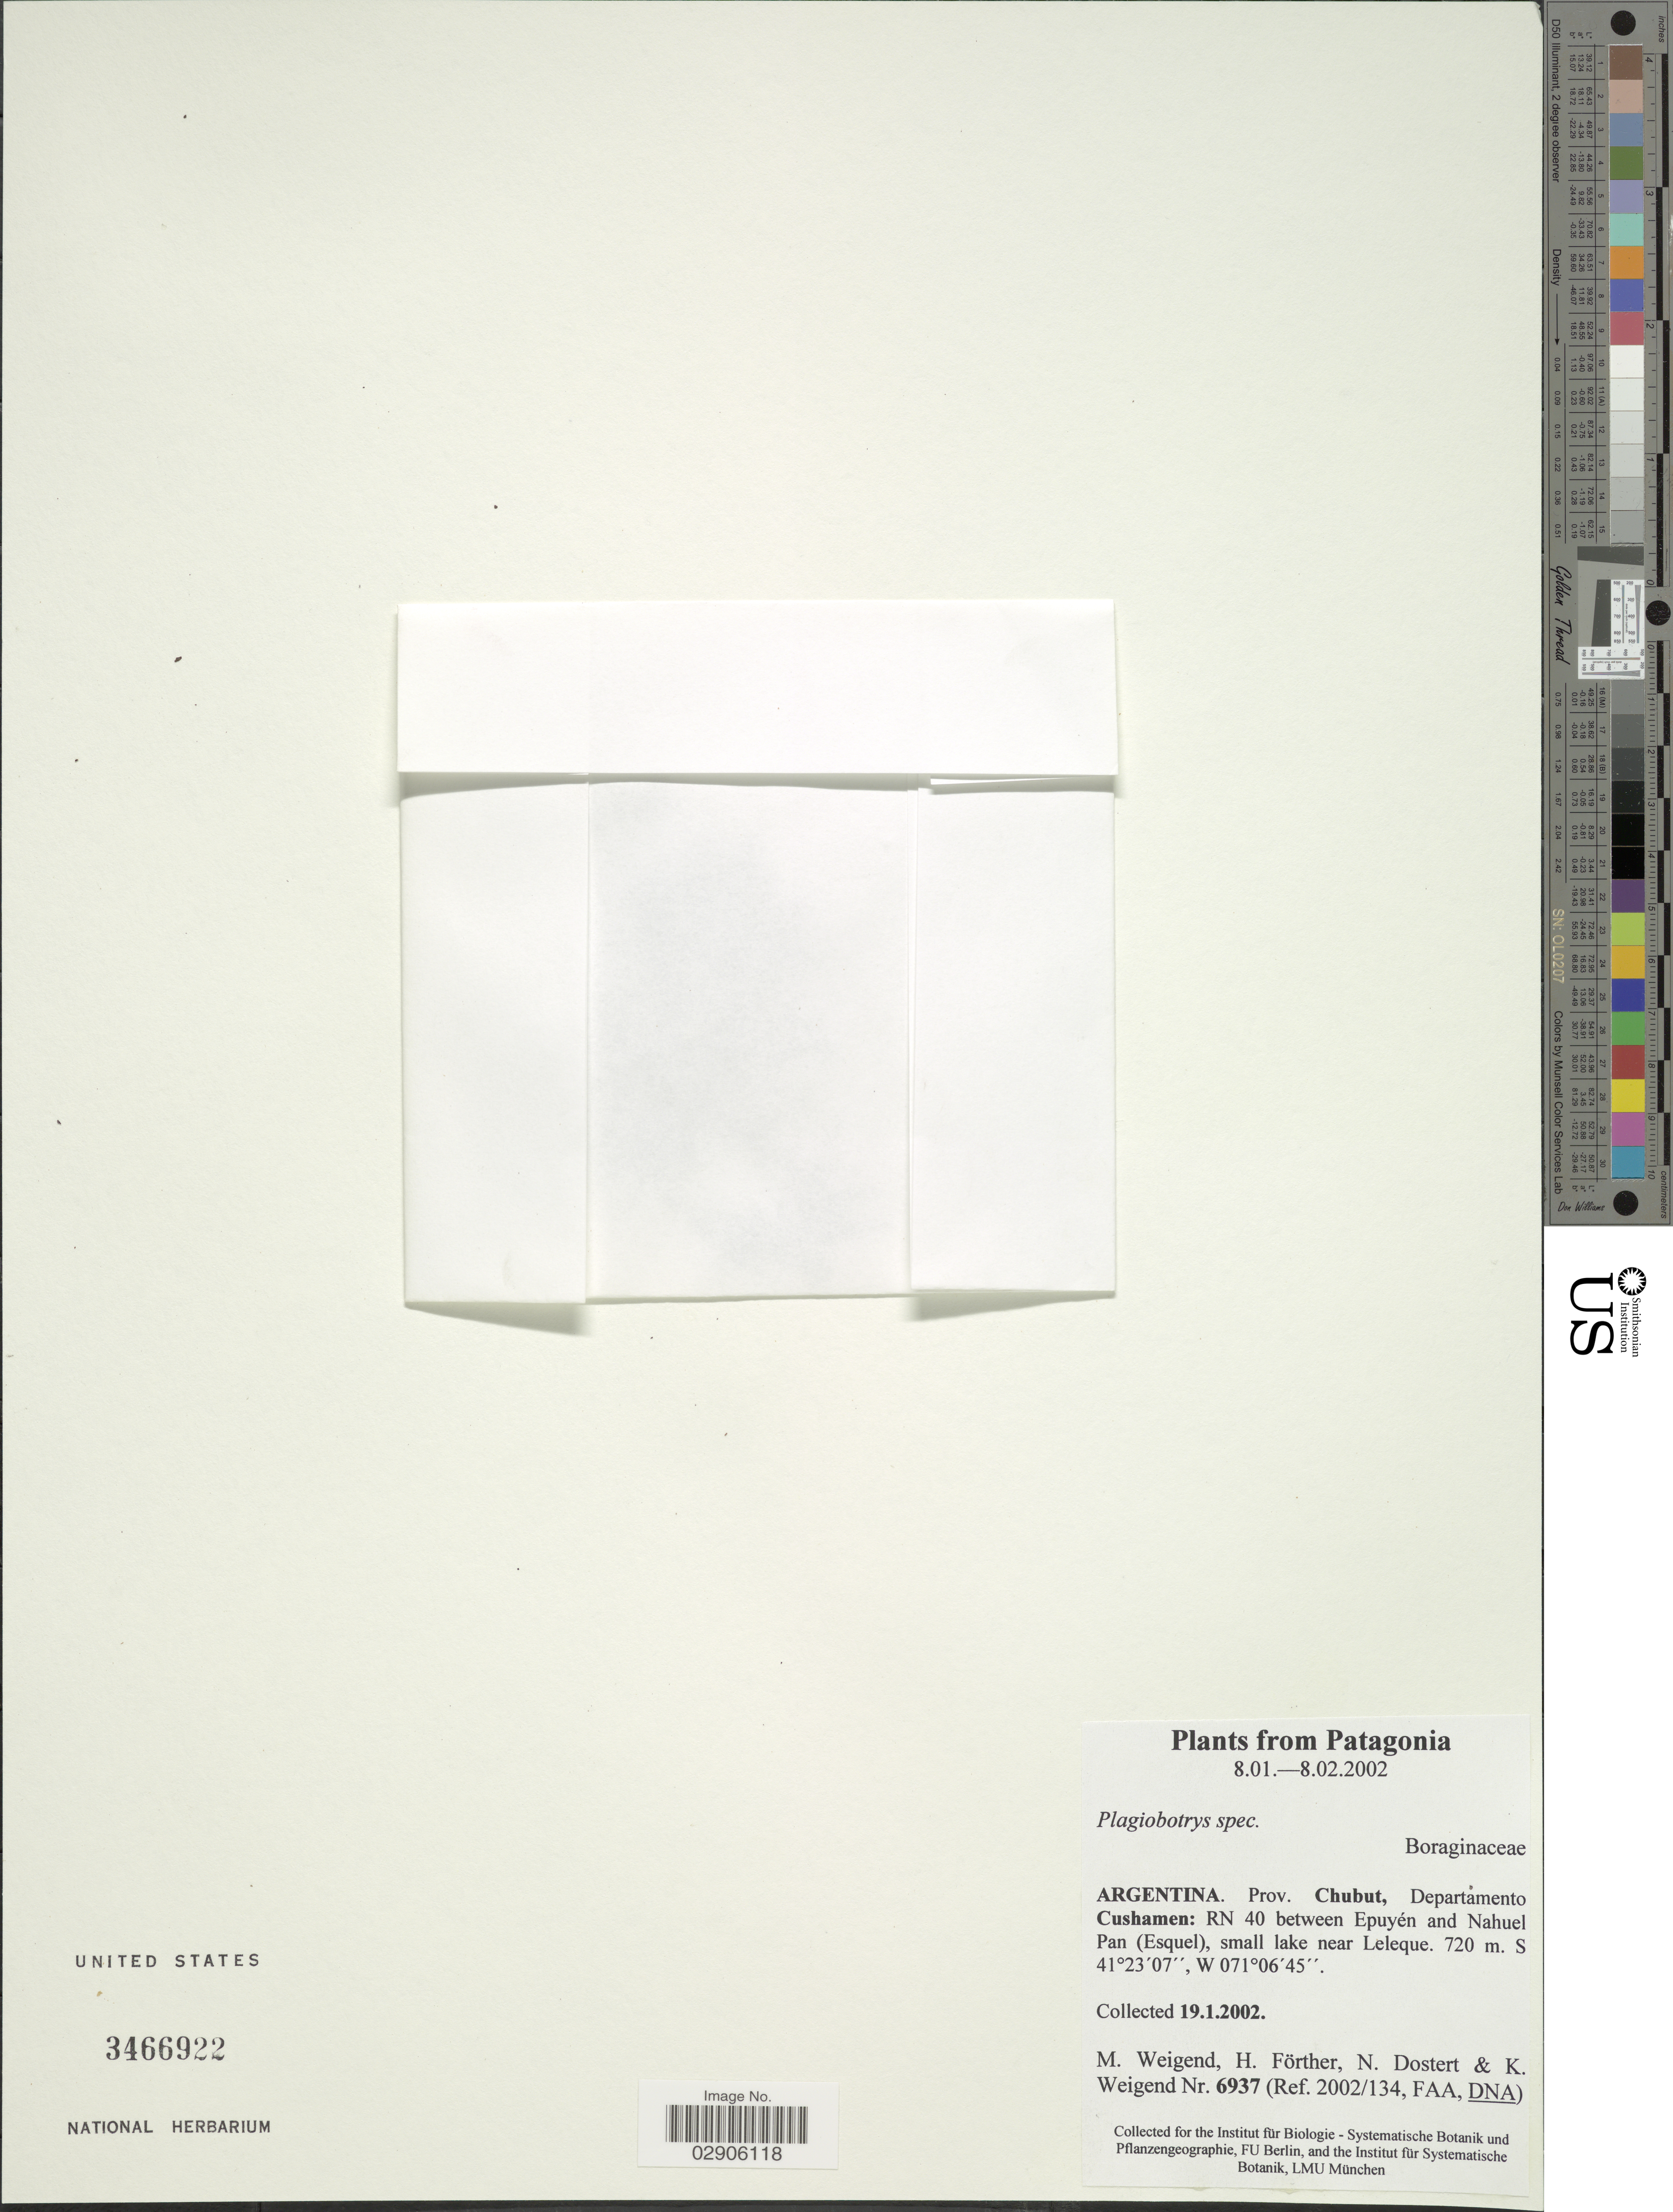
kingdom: Plantae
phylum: Tracheophyta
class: Magnoliopsida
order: Boraginales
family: Boraginaceae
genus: Plagiobothrys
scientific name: Plagiobothrys sp.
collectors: M. Weigend, H. Förther, N. Dostert & K. Weigend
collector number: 6937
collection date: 2002-01-19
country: Argentina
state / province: Chubut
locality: Patagonia, Departamento Cushamen: RN 40 between Epuyén and Nahuel Pan (Esquel), small lake near Leleque.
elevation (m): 720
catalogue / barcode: US 3466922